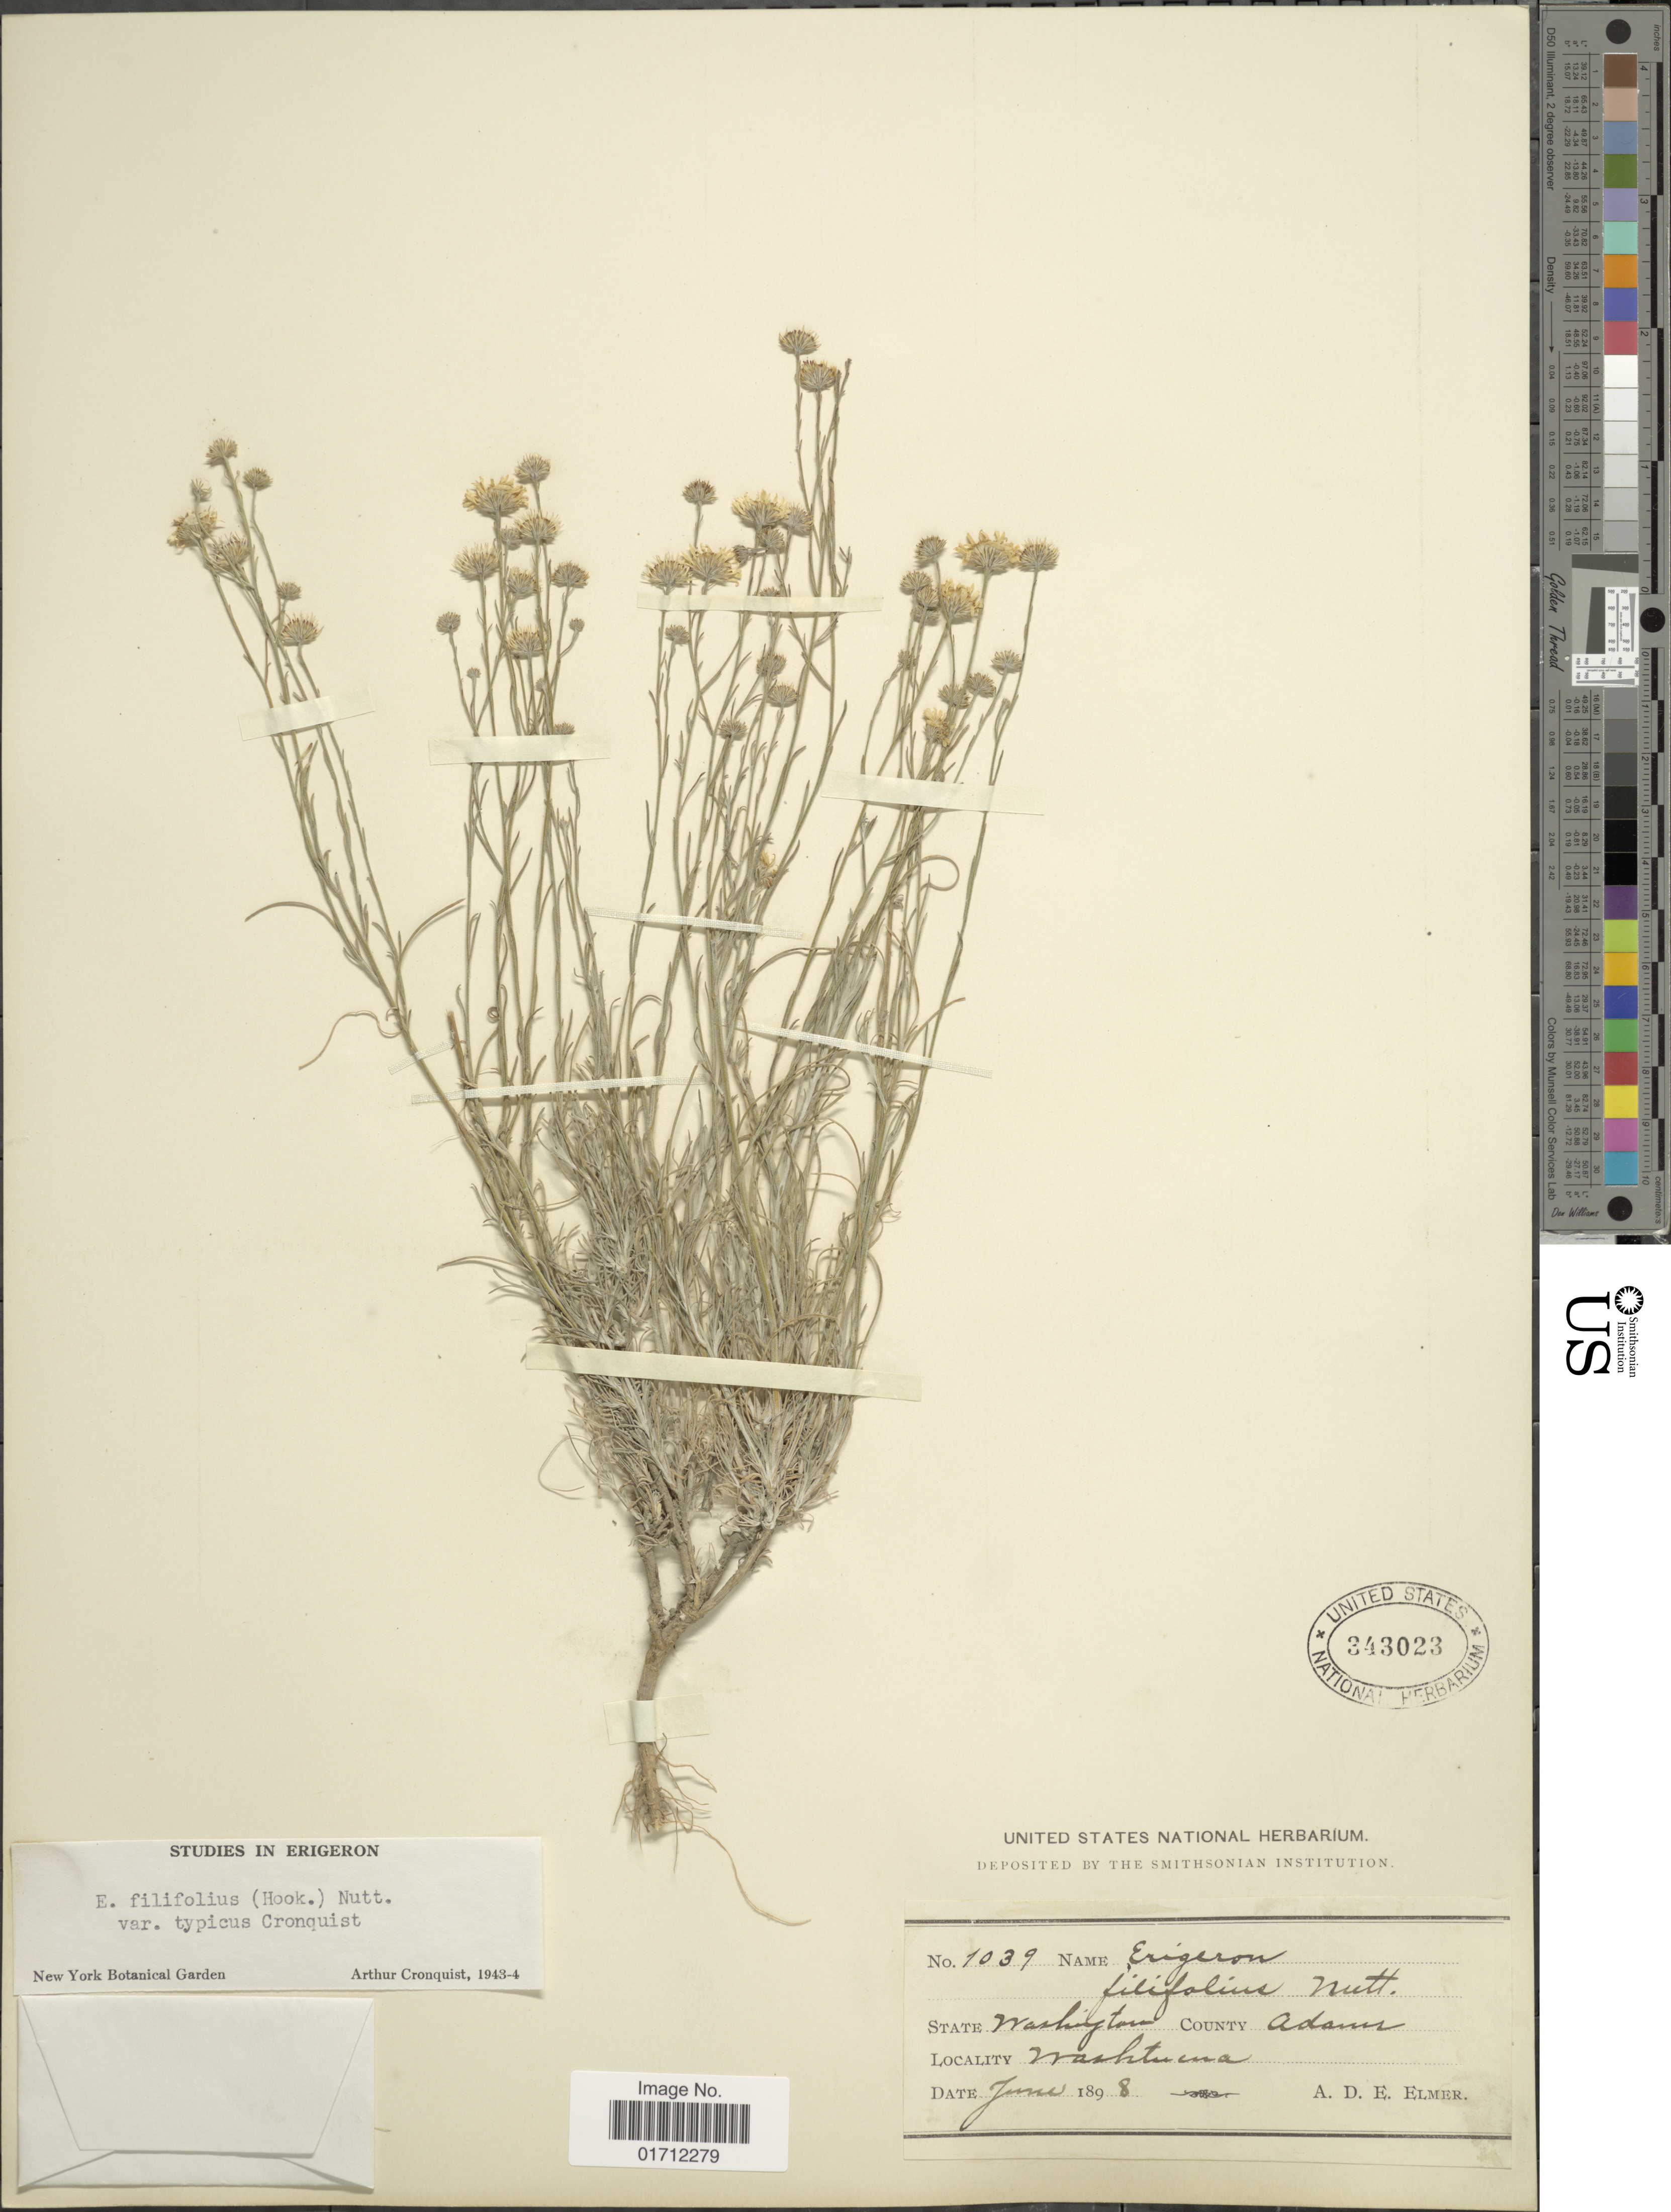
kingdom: Plantae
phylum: Tracheophyta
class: Magnoliopsida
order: Asterales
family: Asteraceae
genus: Erigeron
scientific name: Erigeron filifolius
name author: (Hook.) Nutt.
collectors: A. D. E. Elmer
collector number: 1039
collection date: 1898-06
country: United States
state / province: Washington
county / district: Adams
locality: County: Adams, Washtucna.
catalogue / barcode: US 343023